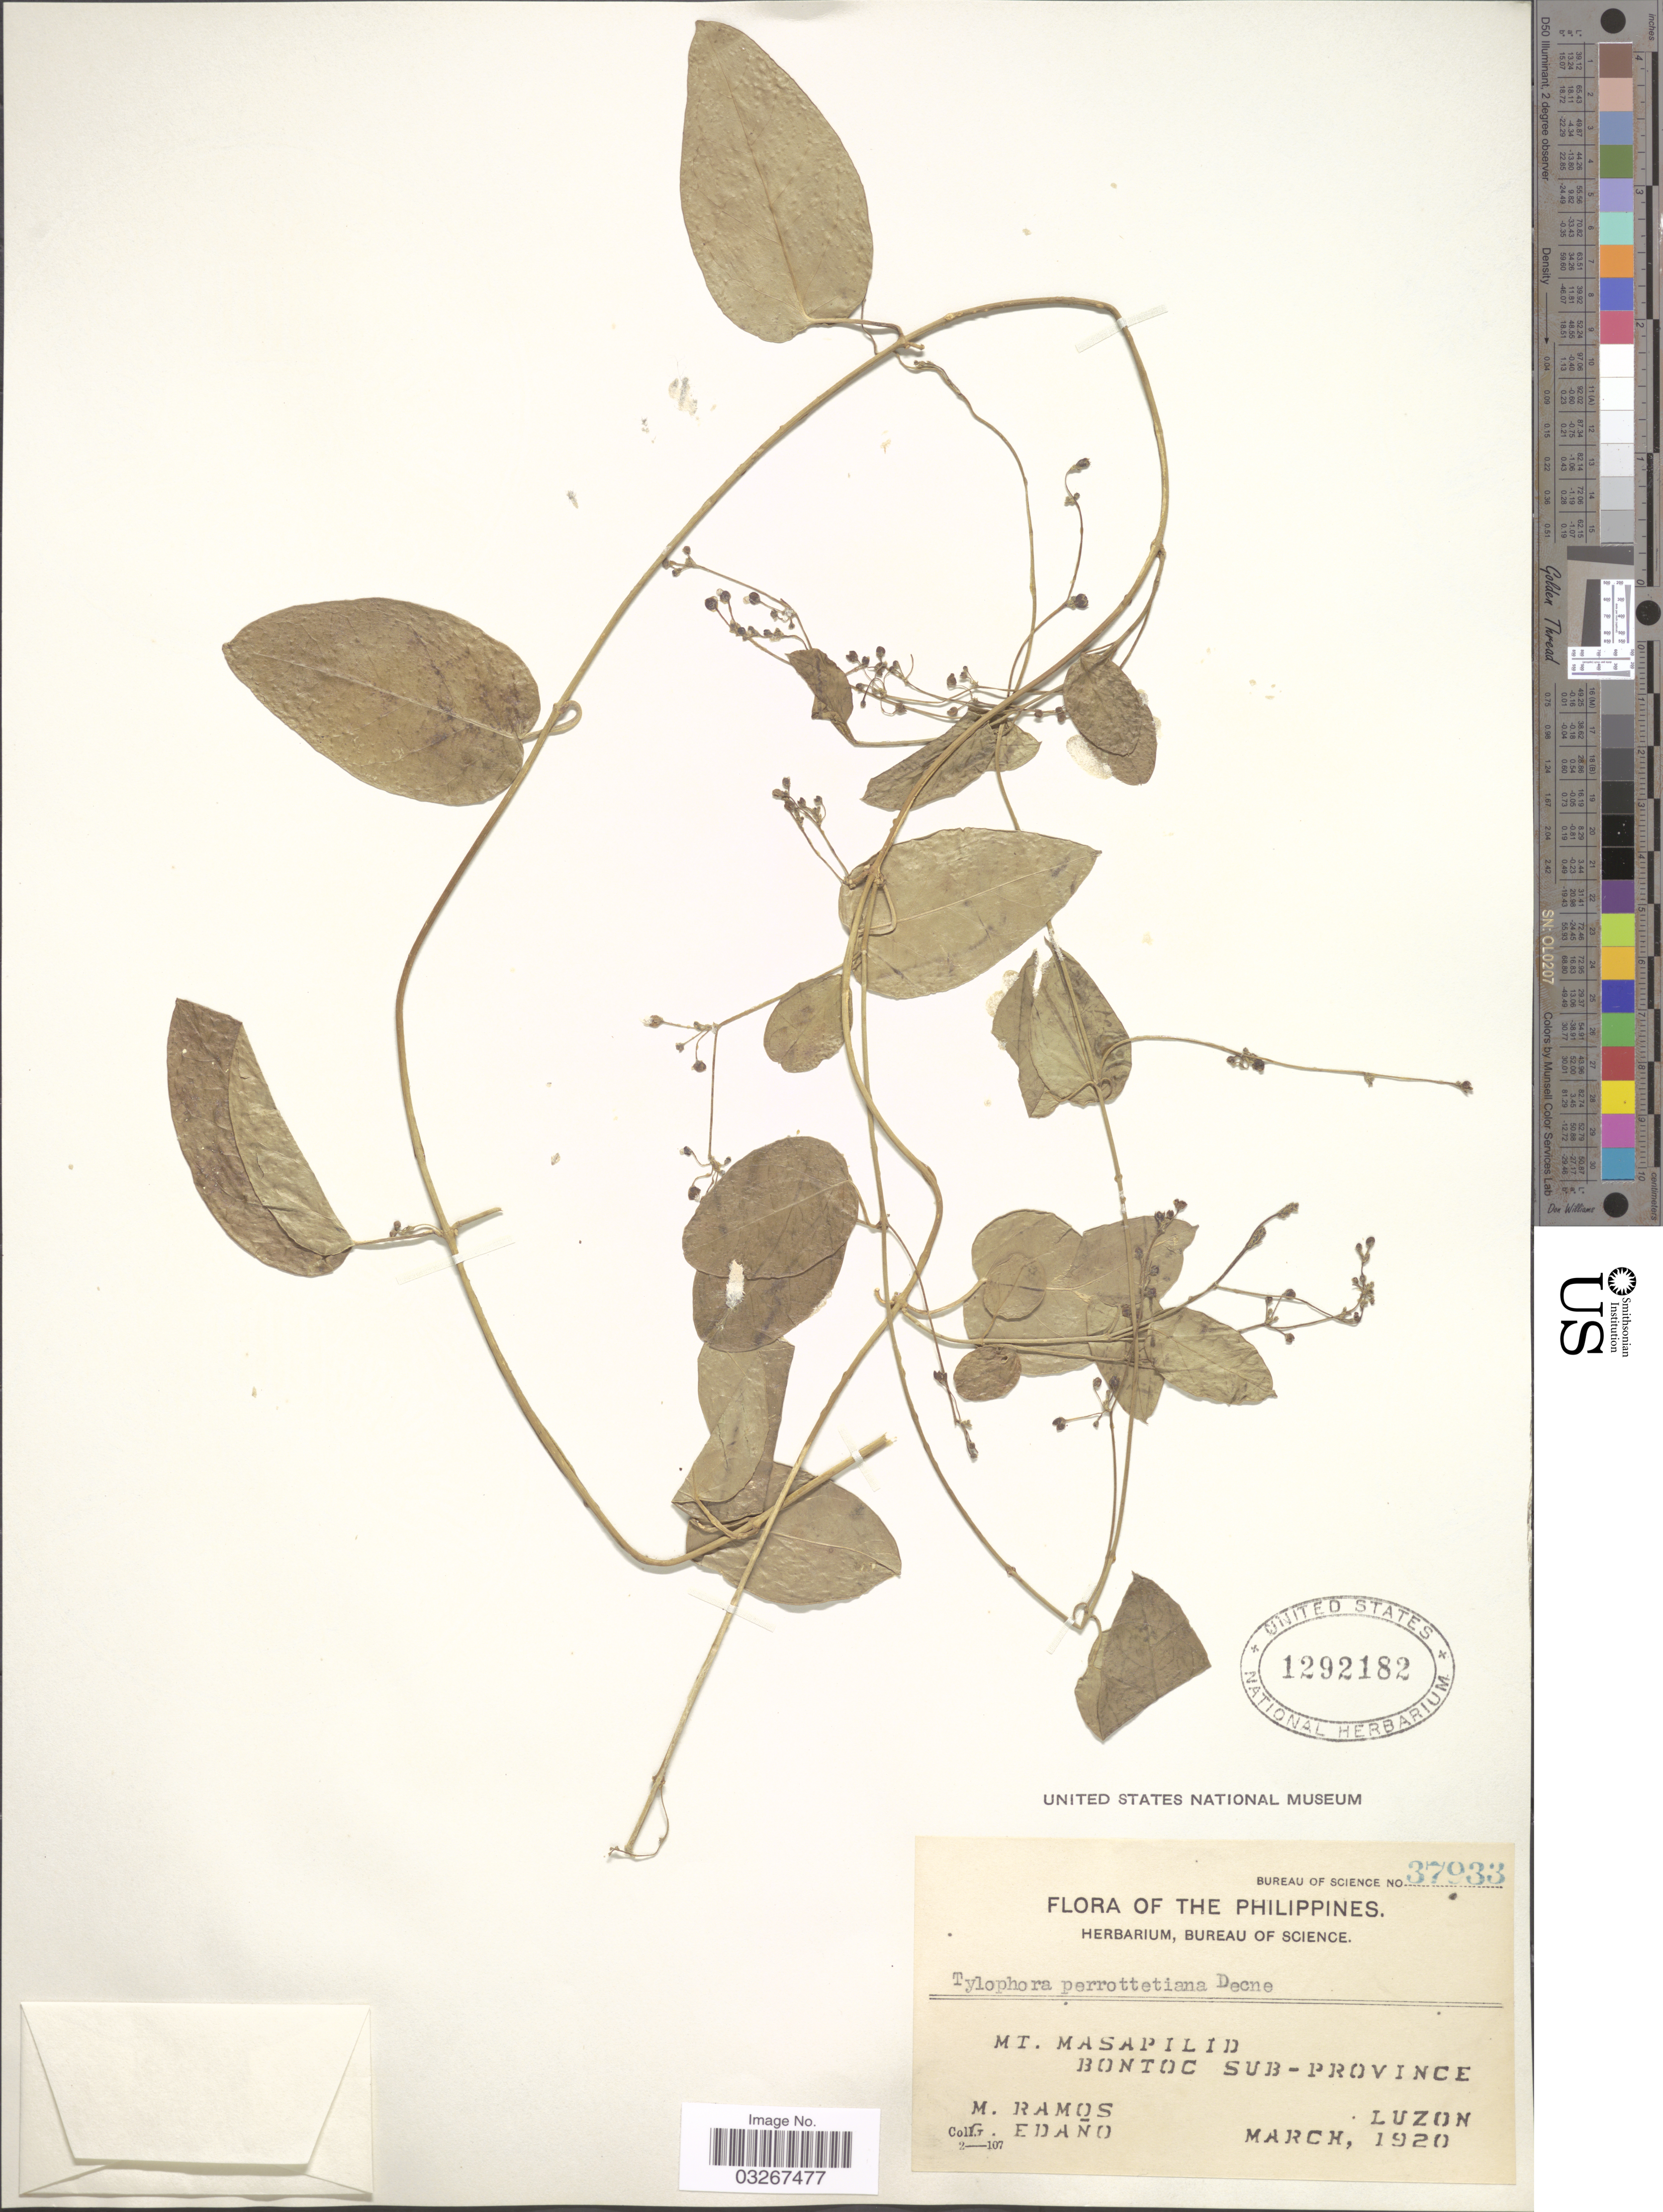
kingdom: Plantae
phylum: Tracheophyta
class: Magnoliopsida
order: Gentianales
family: Apocynaceae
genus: Tylophora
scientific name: Tylophora perrottetiana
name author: Decne.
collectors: M. Ramos & G. Edaño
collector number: Bureau of Science 37933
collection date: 1920-03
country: Philippines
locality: Mt. Masapilid, Bontoc Sub-Province. Luzon.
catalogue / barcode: US 1292182